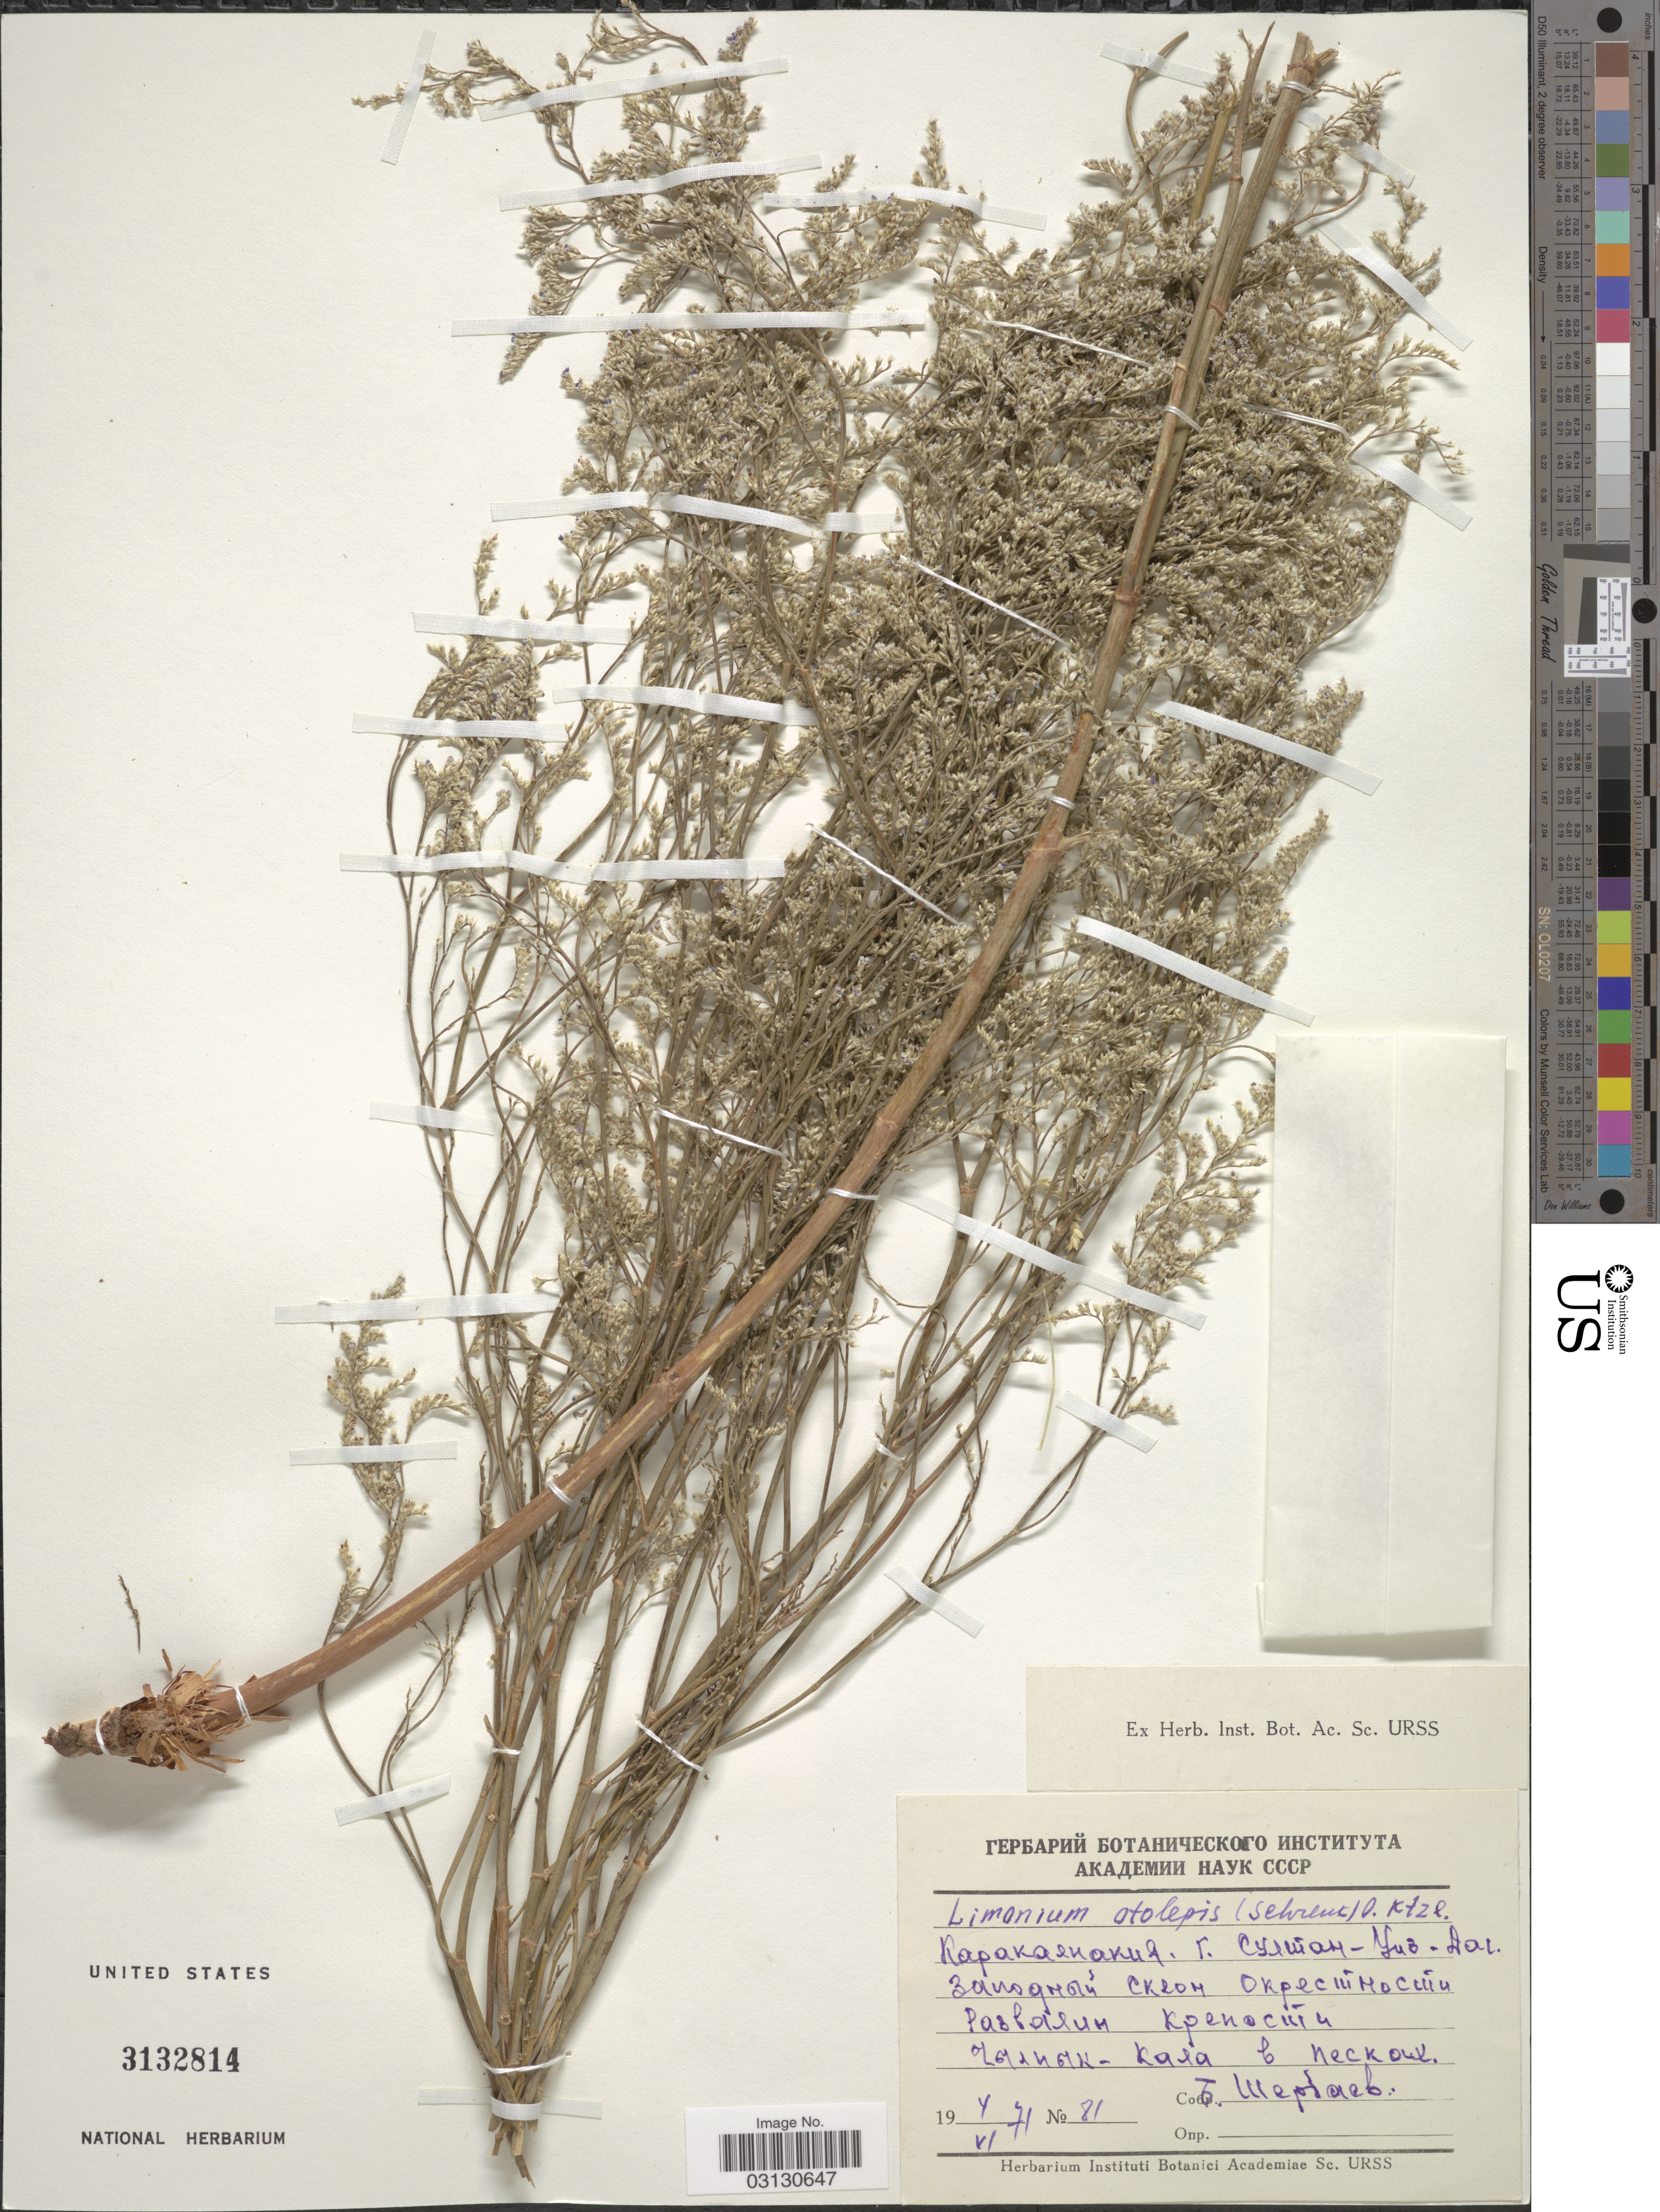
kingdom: Plantae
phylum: Tracheophyta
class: Magnoliopsida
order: Caryophyllales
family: Plumbaginaceae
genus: Limonium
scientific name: Limonium otolepis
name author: (Schrenk) Kuntze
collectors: B. Sherbaev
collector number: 81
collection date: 1971-06-04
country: Uzbekistan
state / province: Qoraqalpog'iston Republikasi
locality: East slope of Sultan-Uizdag Mtn.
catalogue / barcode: US 3132814